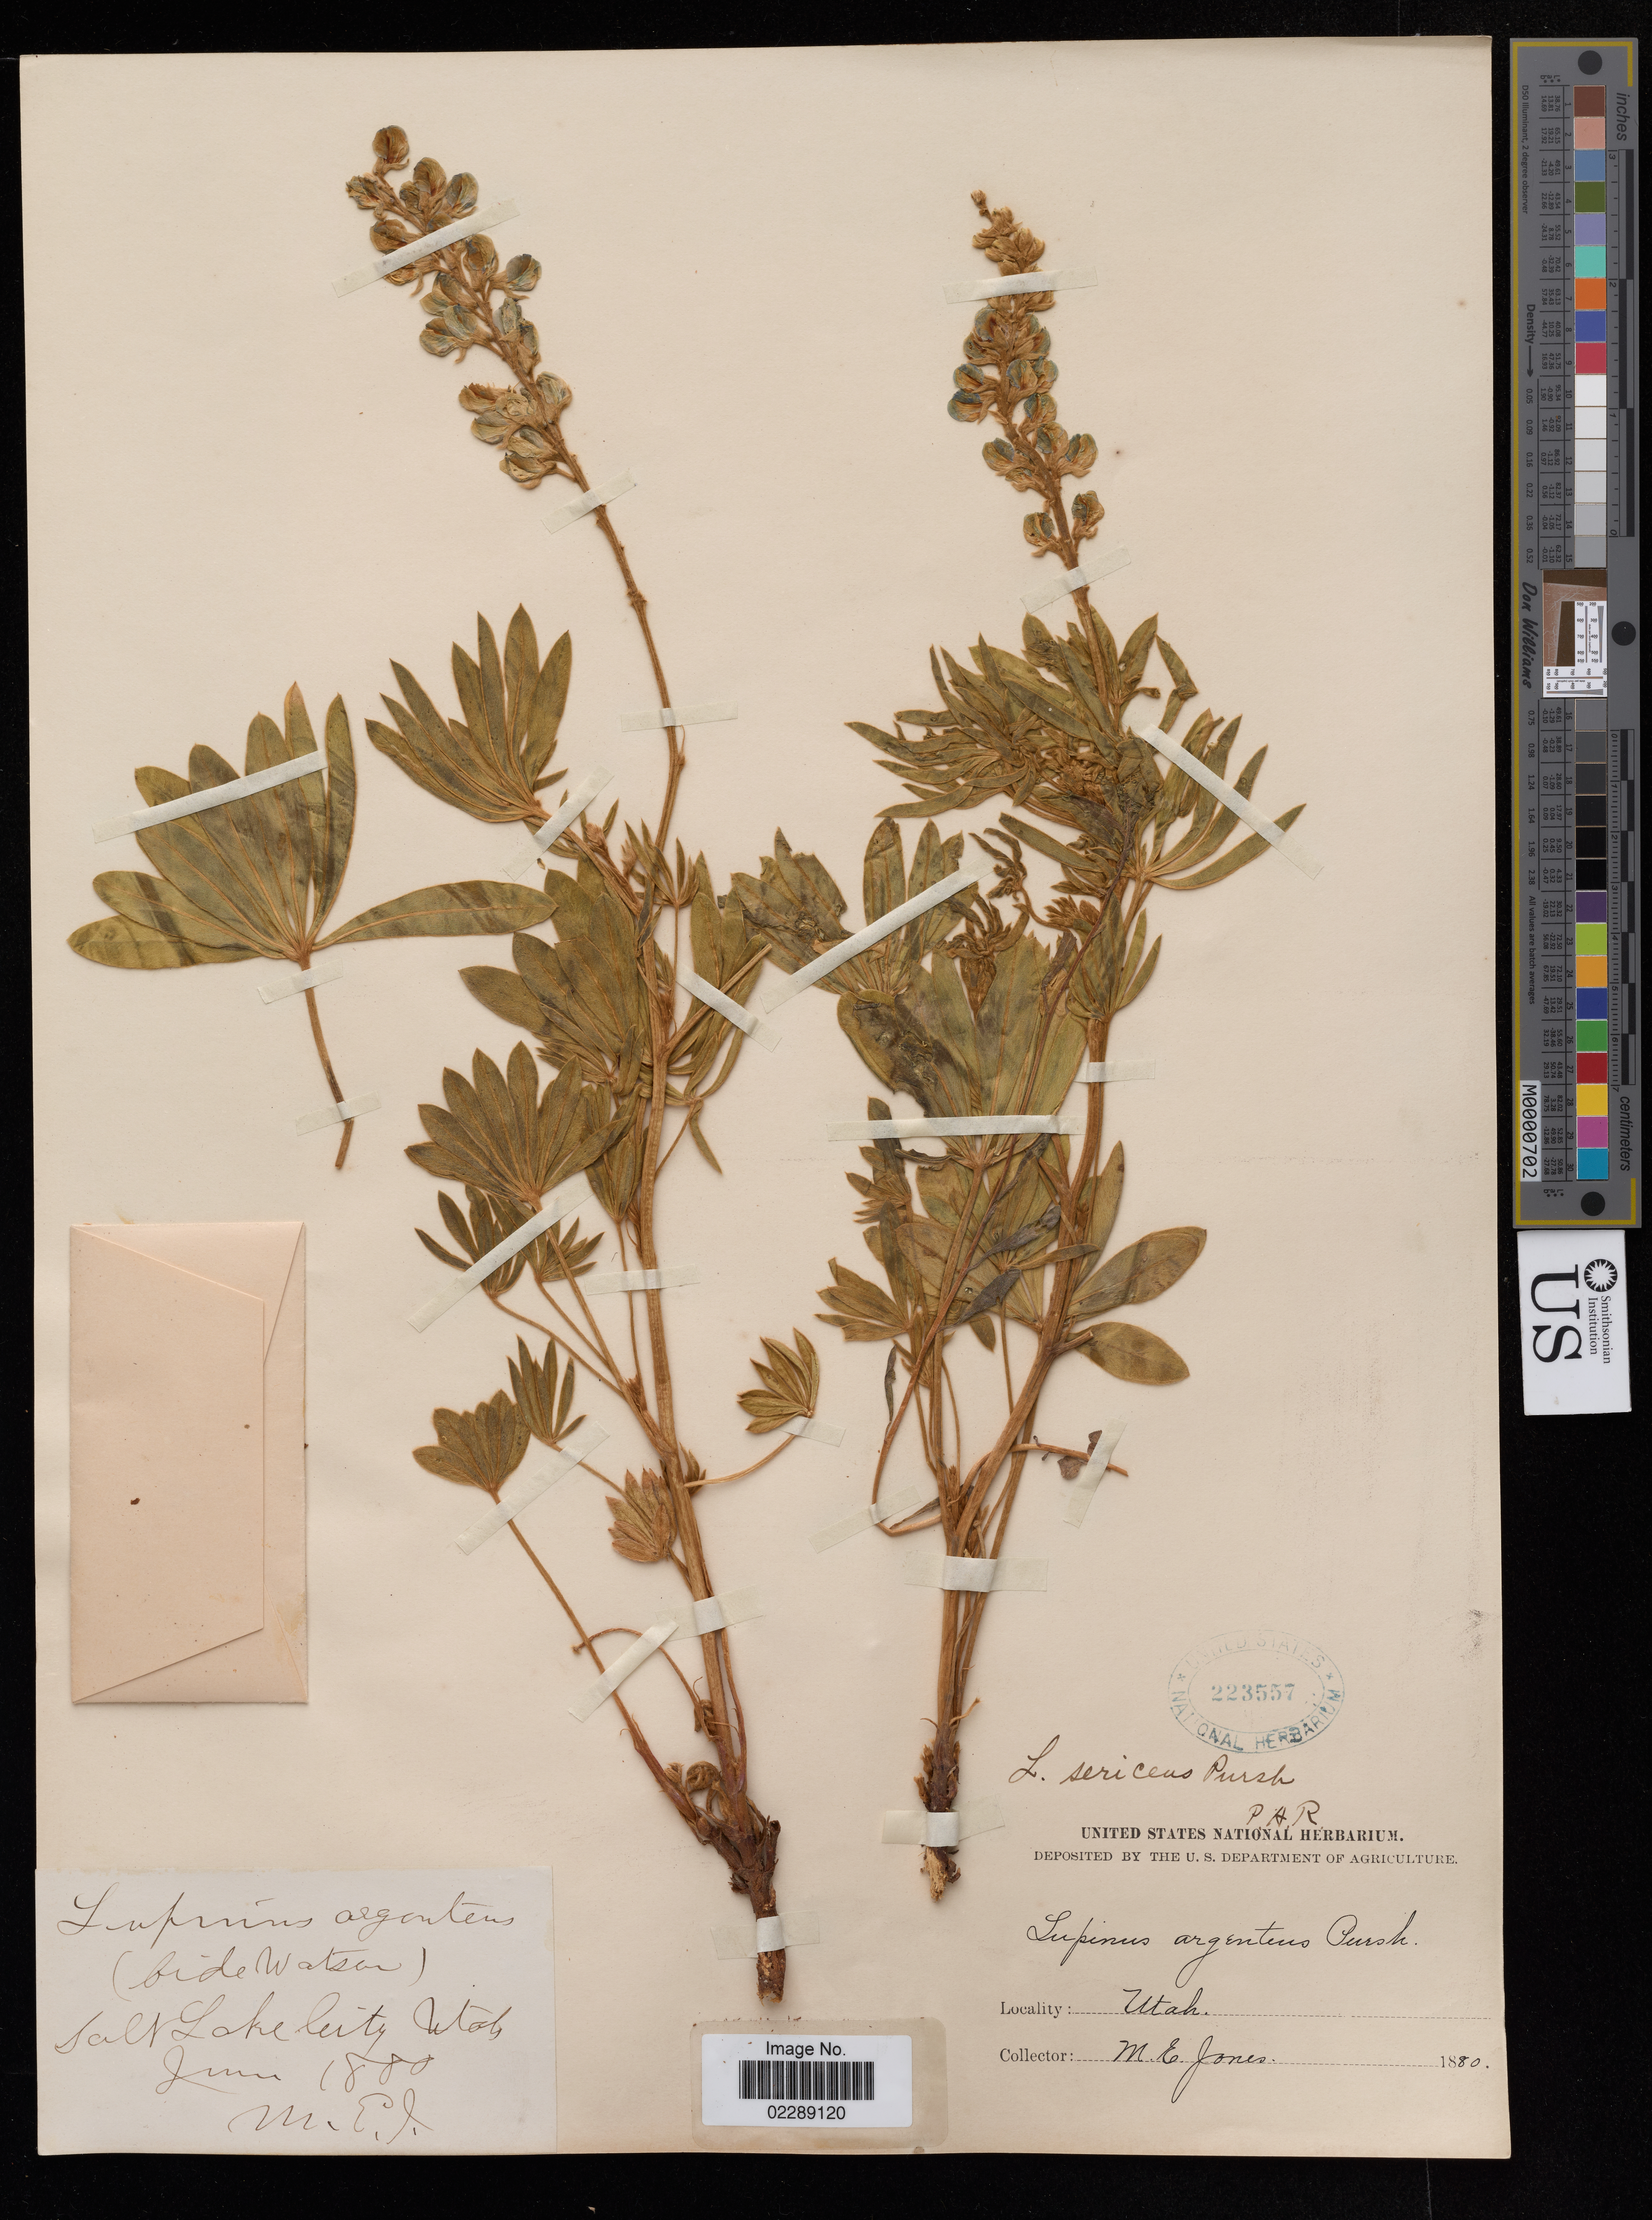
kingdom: Plantae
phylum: Tracheophyta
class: Magnoliopsida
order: Fabales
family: Fabaceae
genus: Lupinus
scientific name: Lupinus sericeus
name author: Pursh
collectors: M. E. Jones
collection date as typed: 16 Jul 1880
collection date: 1880-07-16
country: United States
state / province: Utah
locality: Salt Lake City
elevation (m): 1311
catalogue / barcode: US 223557